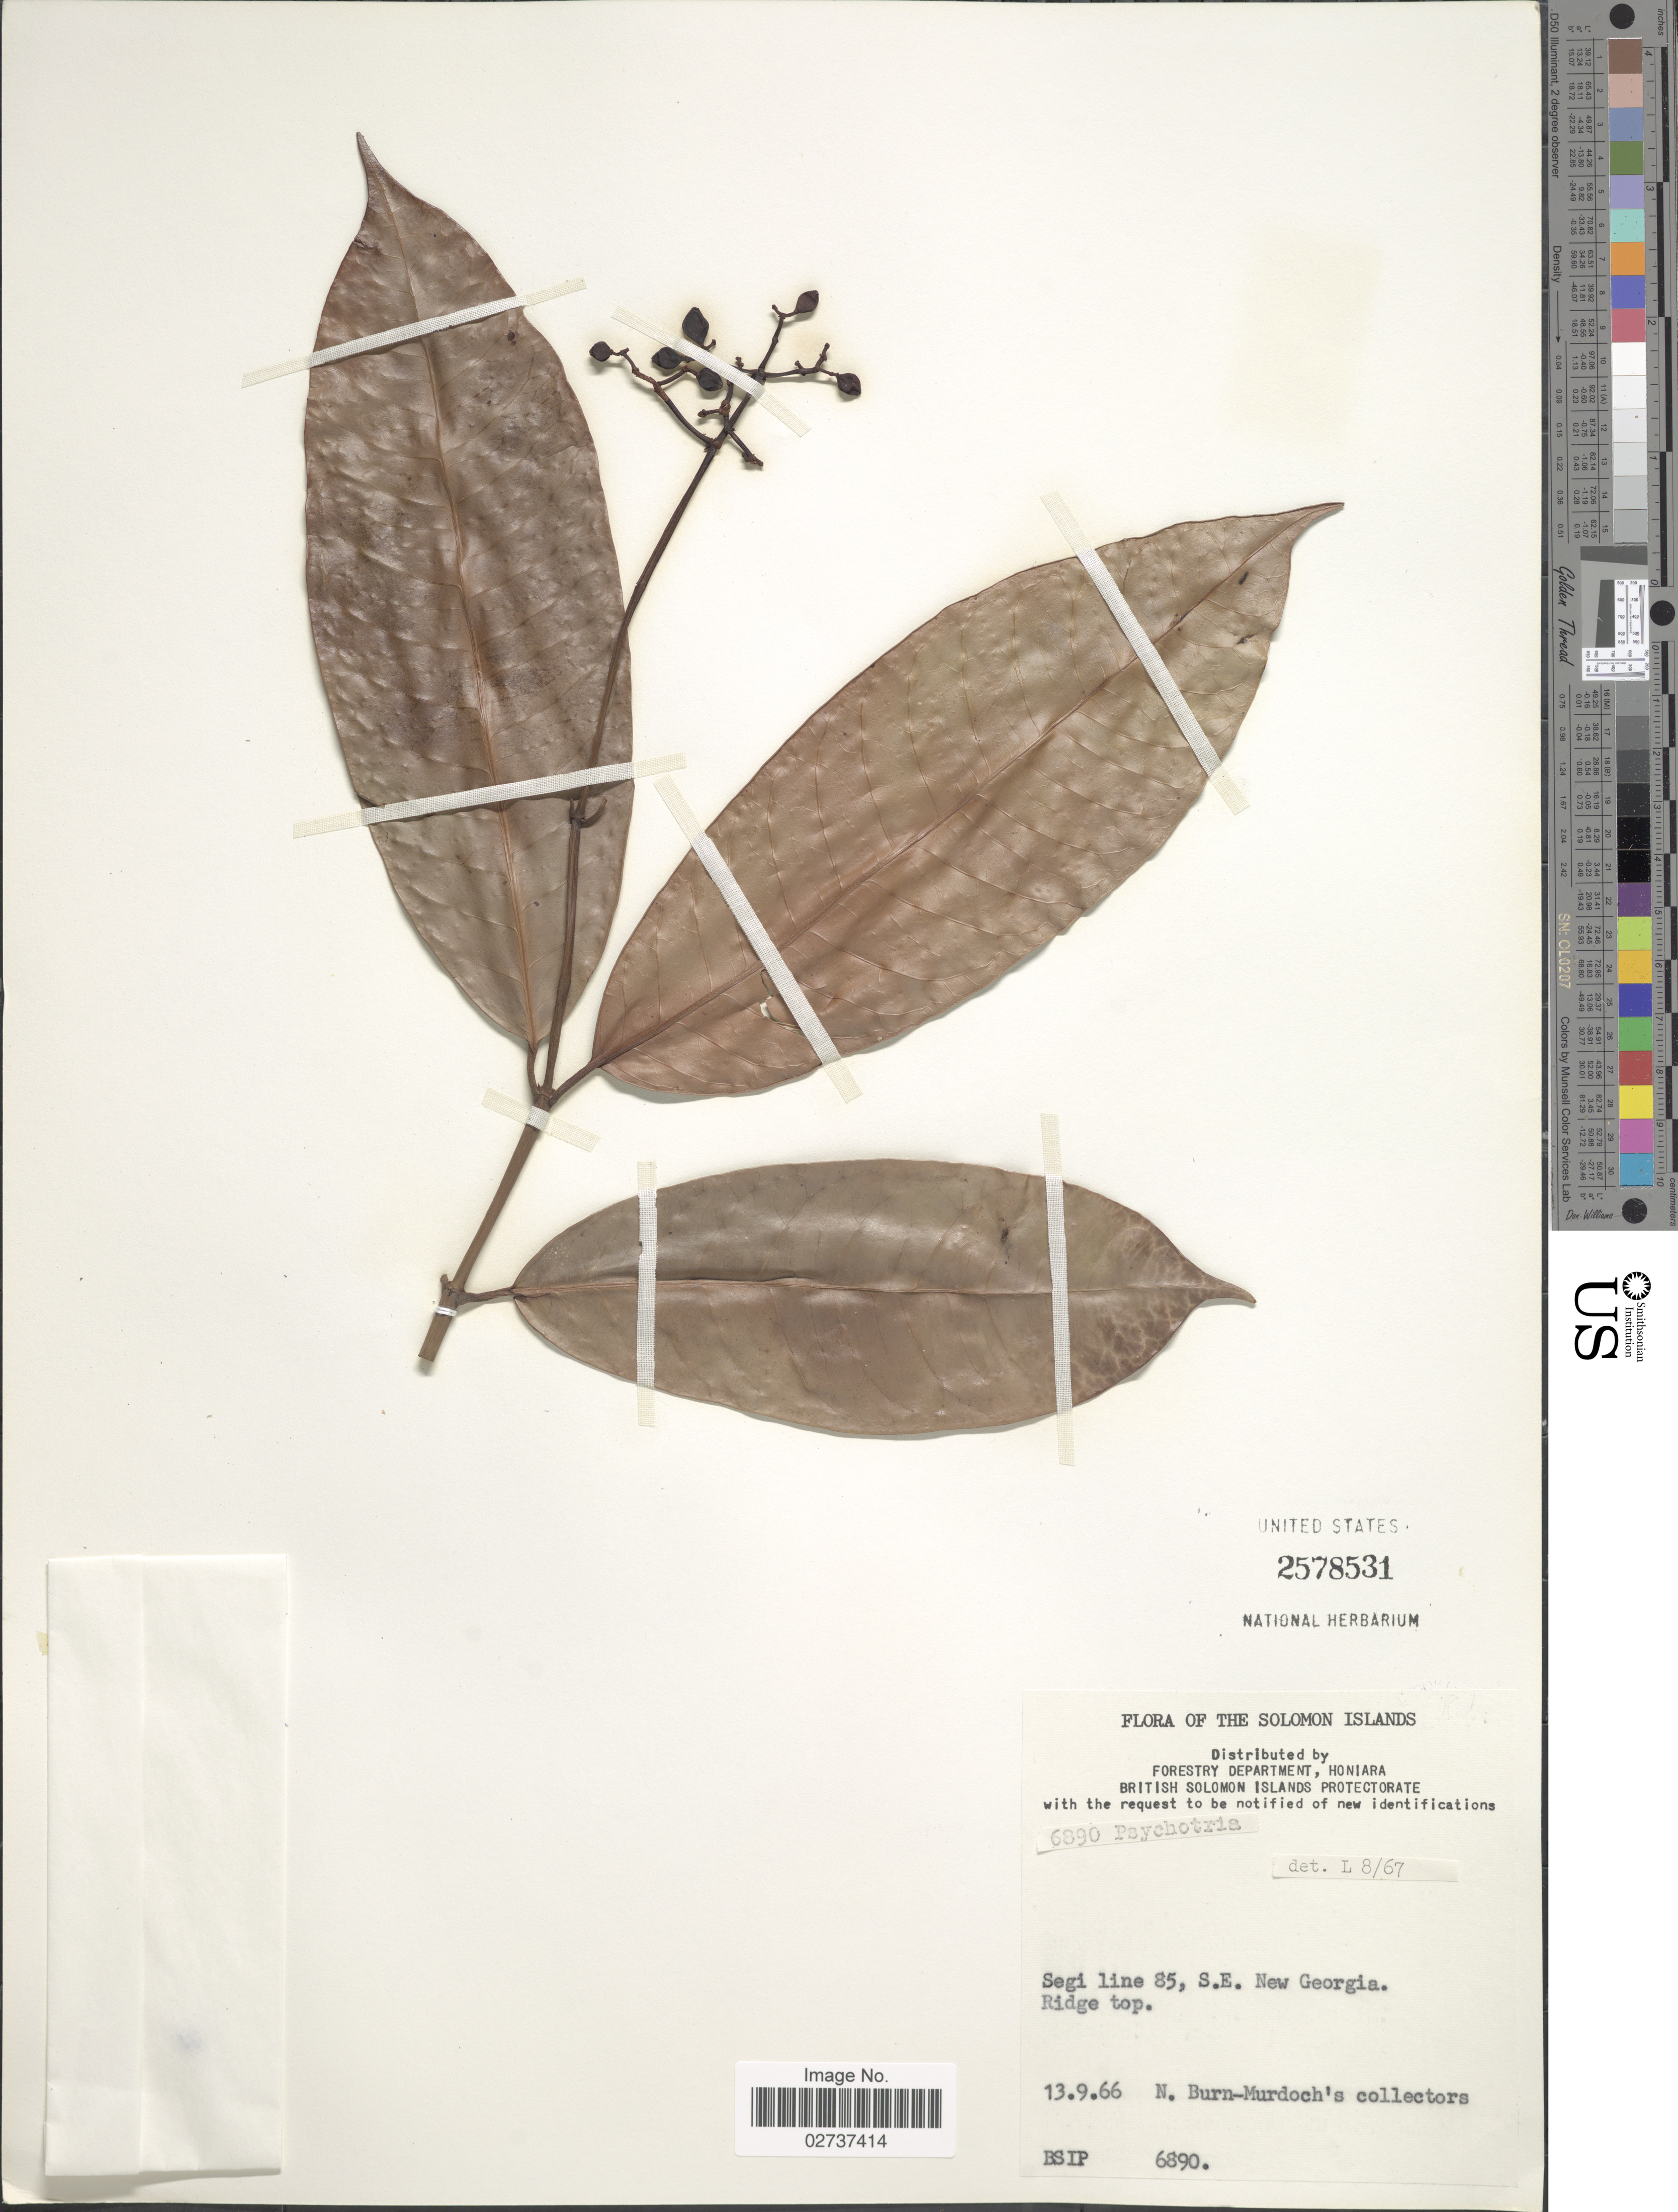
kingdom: Plantae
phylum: Tracheophyta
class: Magnoliopsida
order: Gentianales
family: Rubiaceae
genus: Psychotria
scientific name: Psychotria sp.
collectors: N. Burn-Murdoch's collectors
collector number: BSIP 6890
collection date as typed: Transcribed d/m/y: 13/9/66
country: Solomon Islands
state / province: Solomon Islands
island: New Georgia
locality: Segi line 85, S. E. New Georgia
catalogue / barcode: US 2578531